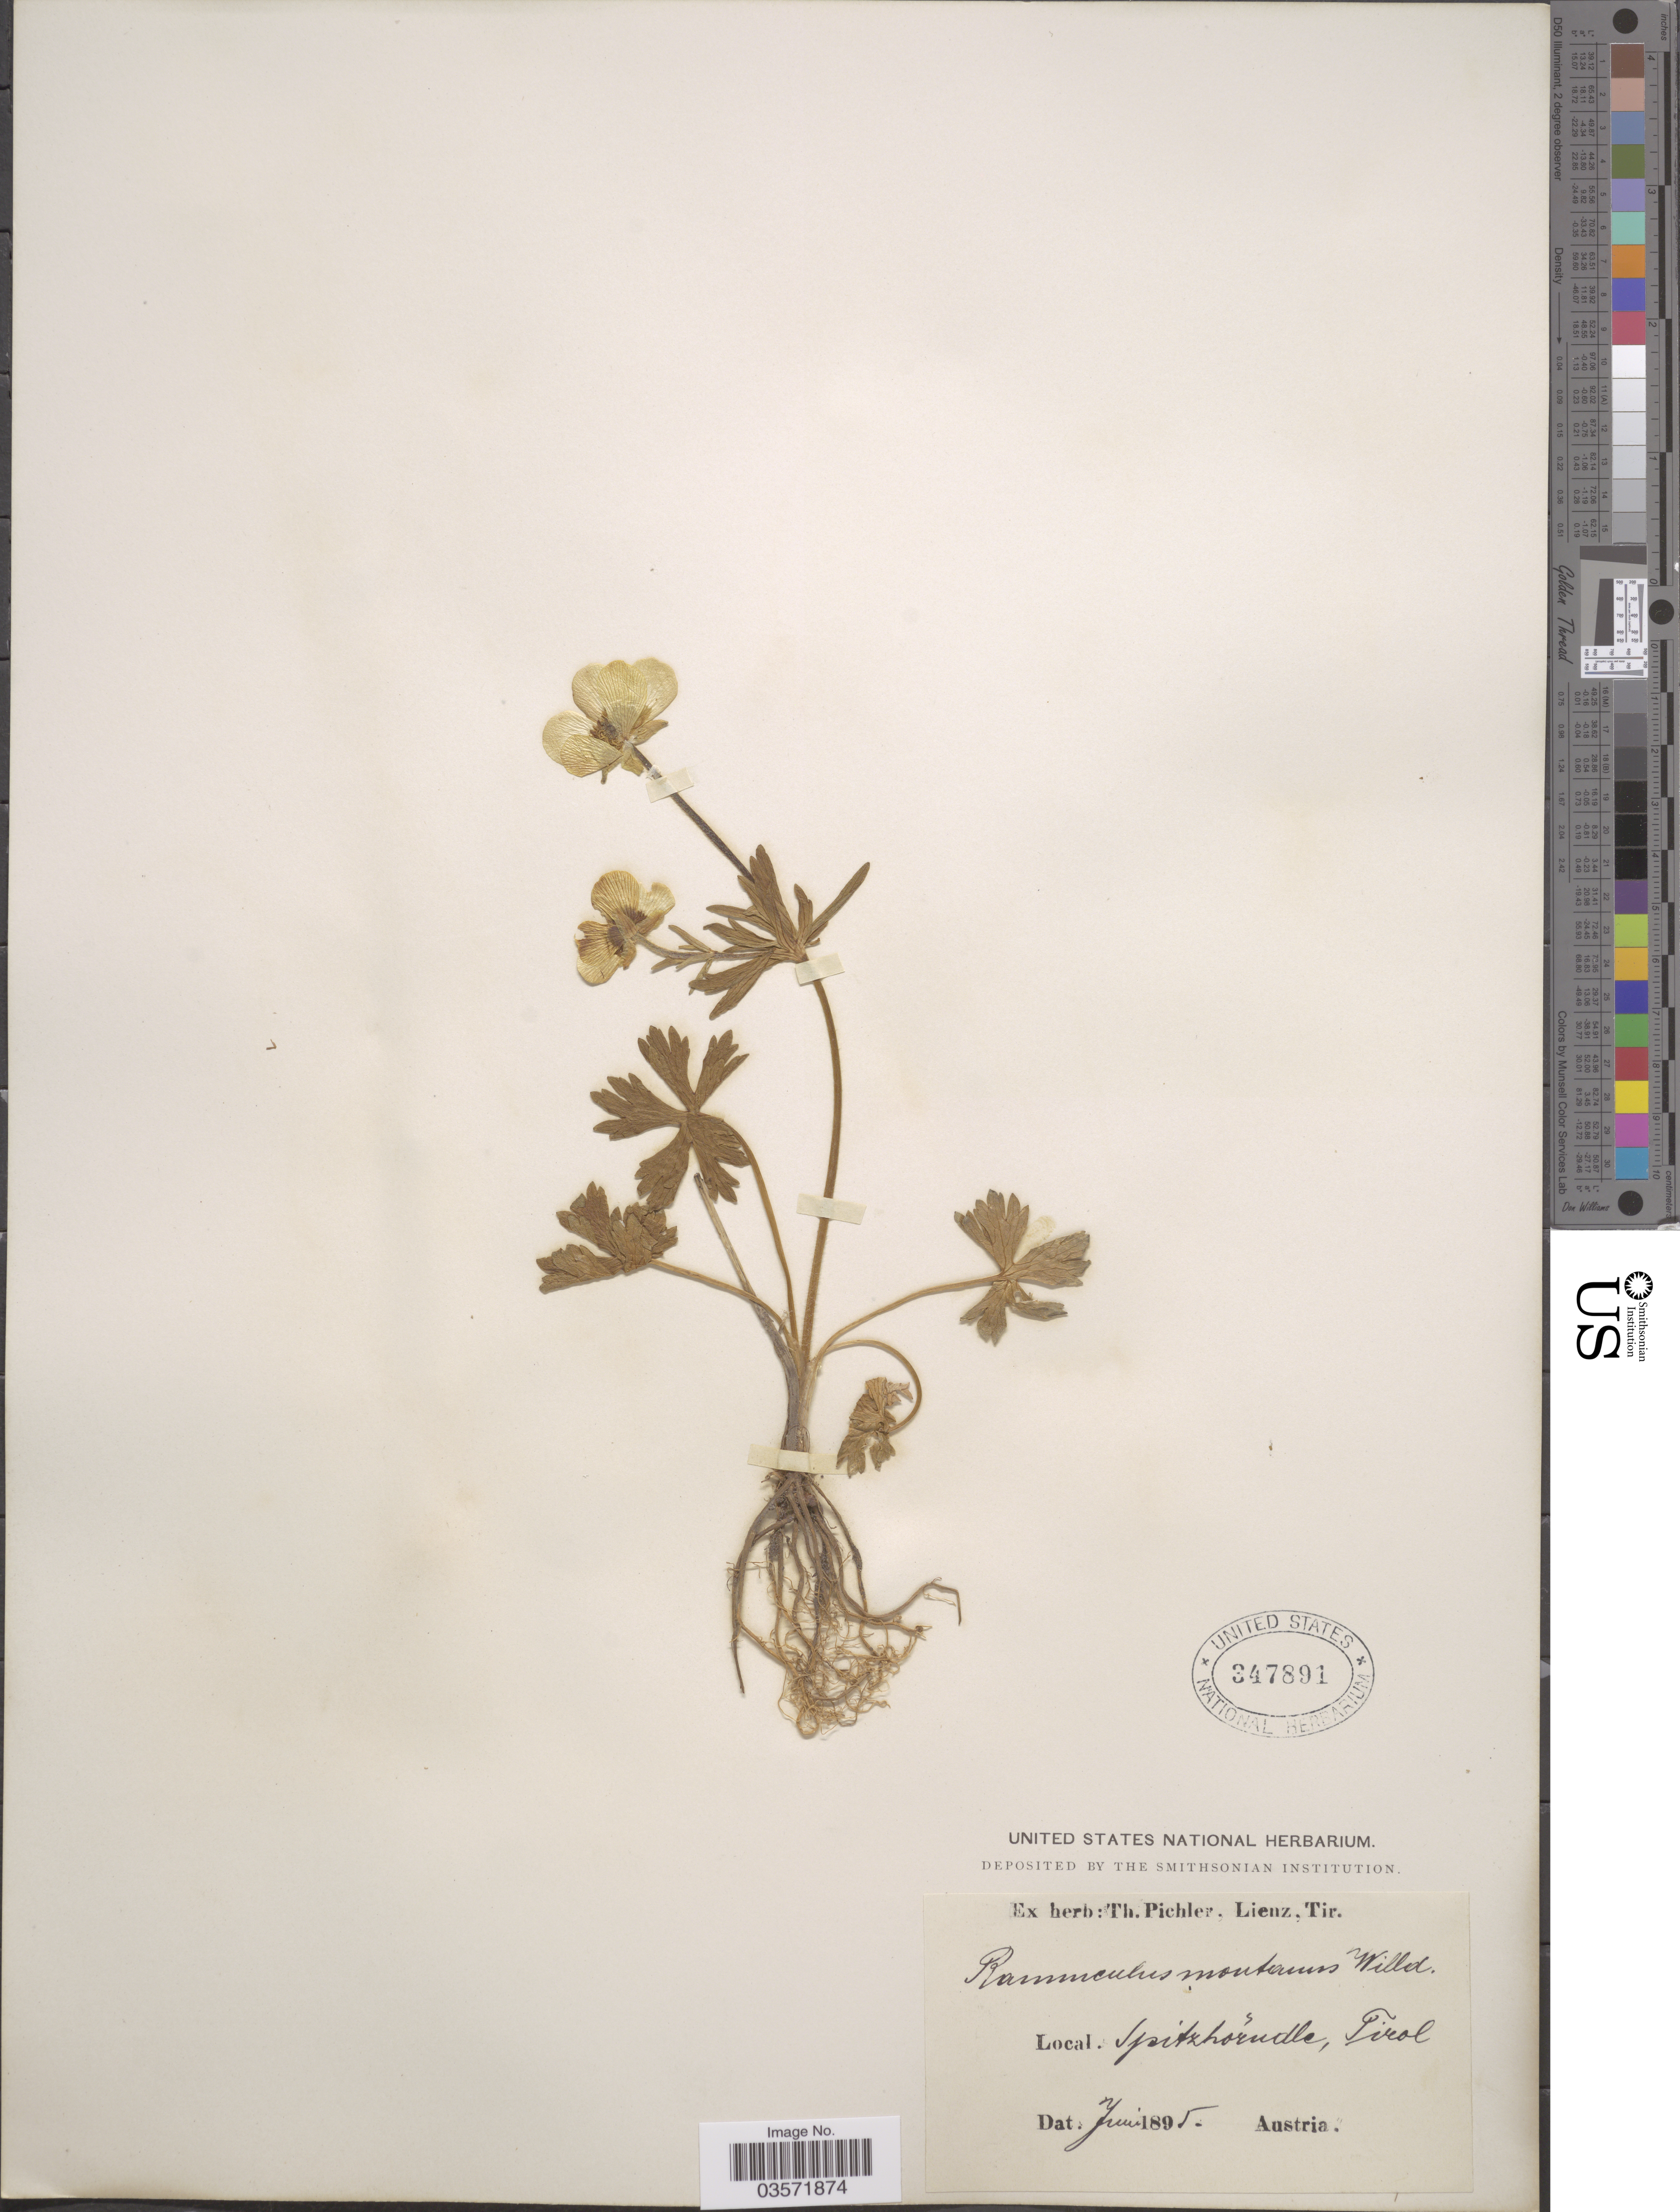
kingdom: Plantae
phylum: Tracheophyta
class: Magnoliopsida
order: Ranunculales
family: Ranunculaceae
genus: Ranunculus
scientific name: Ranunculus montanus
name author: Willd.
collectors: ex herb. T. Pichler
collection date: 1895-06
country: Austria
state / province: Tirol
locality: Spitzhörndle.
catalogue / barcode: US 347891